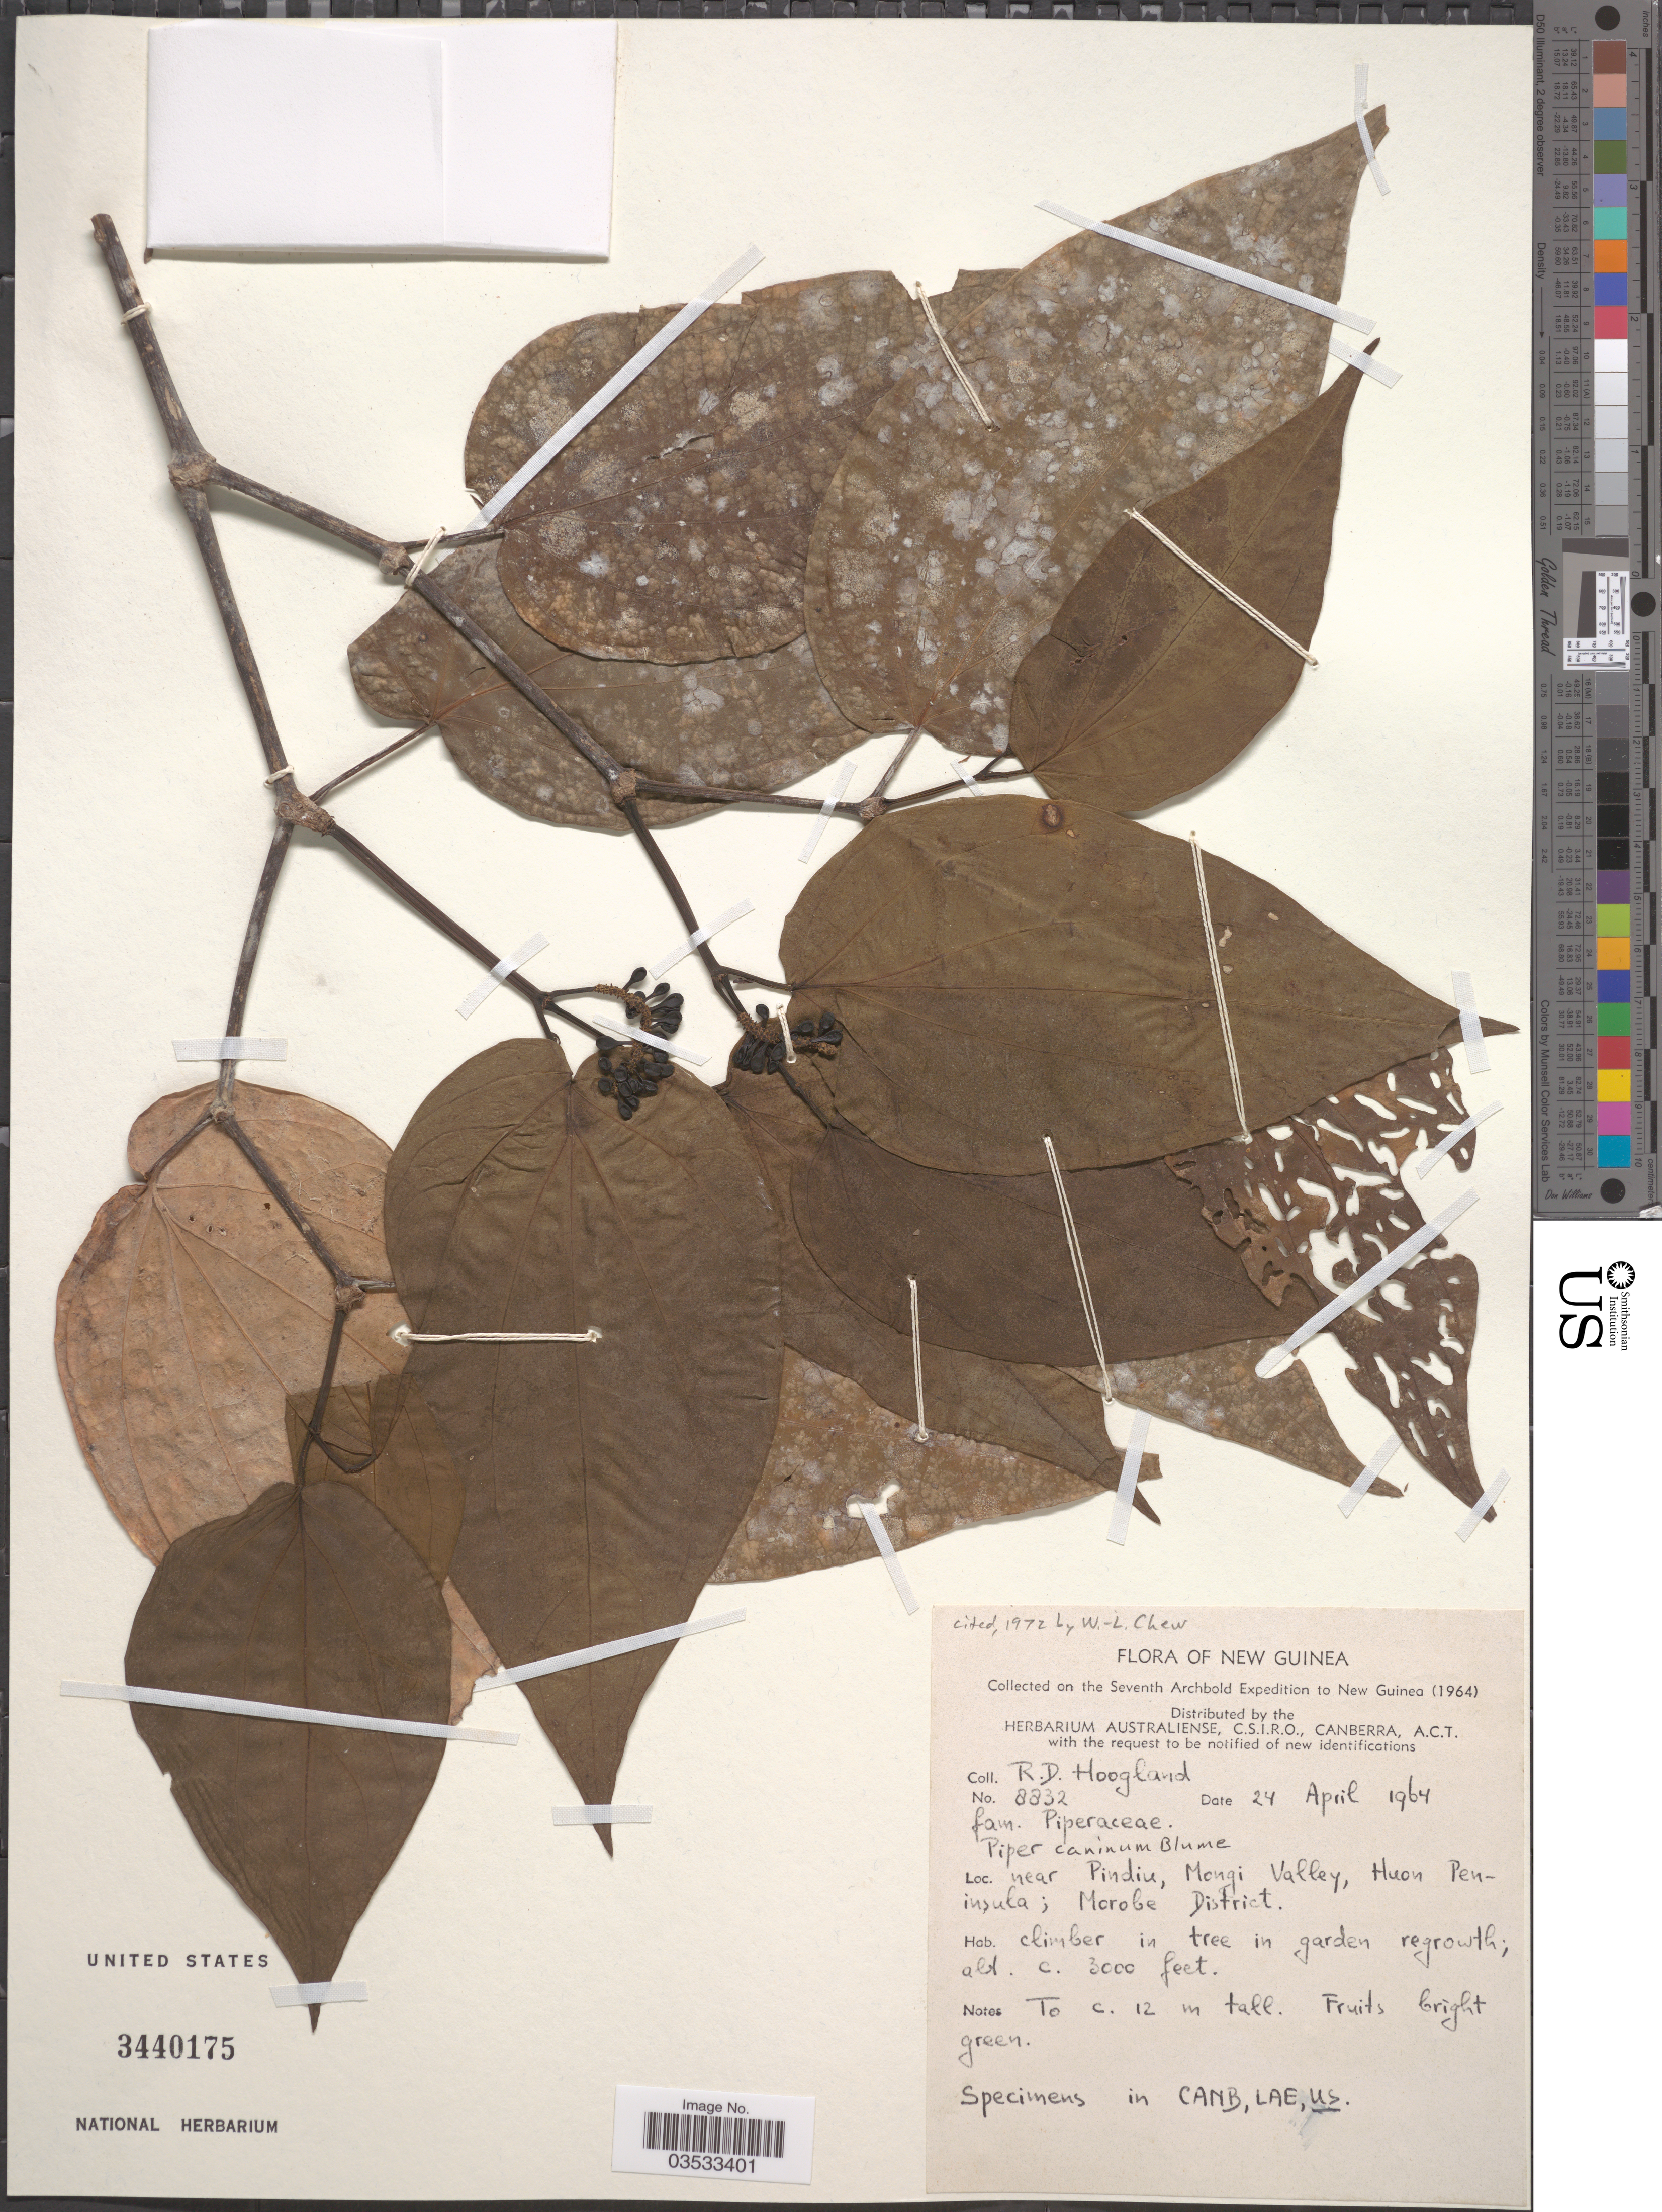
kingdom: Plantae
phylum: Tracheophyta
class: Magnoliopsida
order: Piperales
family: Piperaceae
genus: Piper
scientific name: Piper caninum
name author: Blume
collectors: R. D. Hoogland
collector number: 8832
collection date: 1964-04-24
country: Papua New Guinea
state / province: Morobe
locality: Near Pindiu, Mongi Valley, Huon Peninsula; Morobe District.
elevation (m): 914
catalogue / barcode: US 3440175